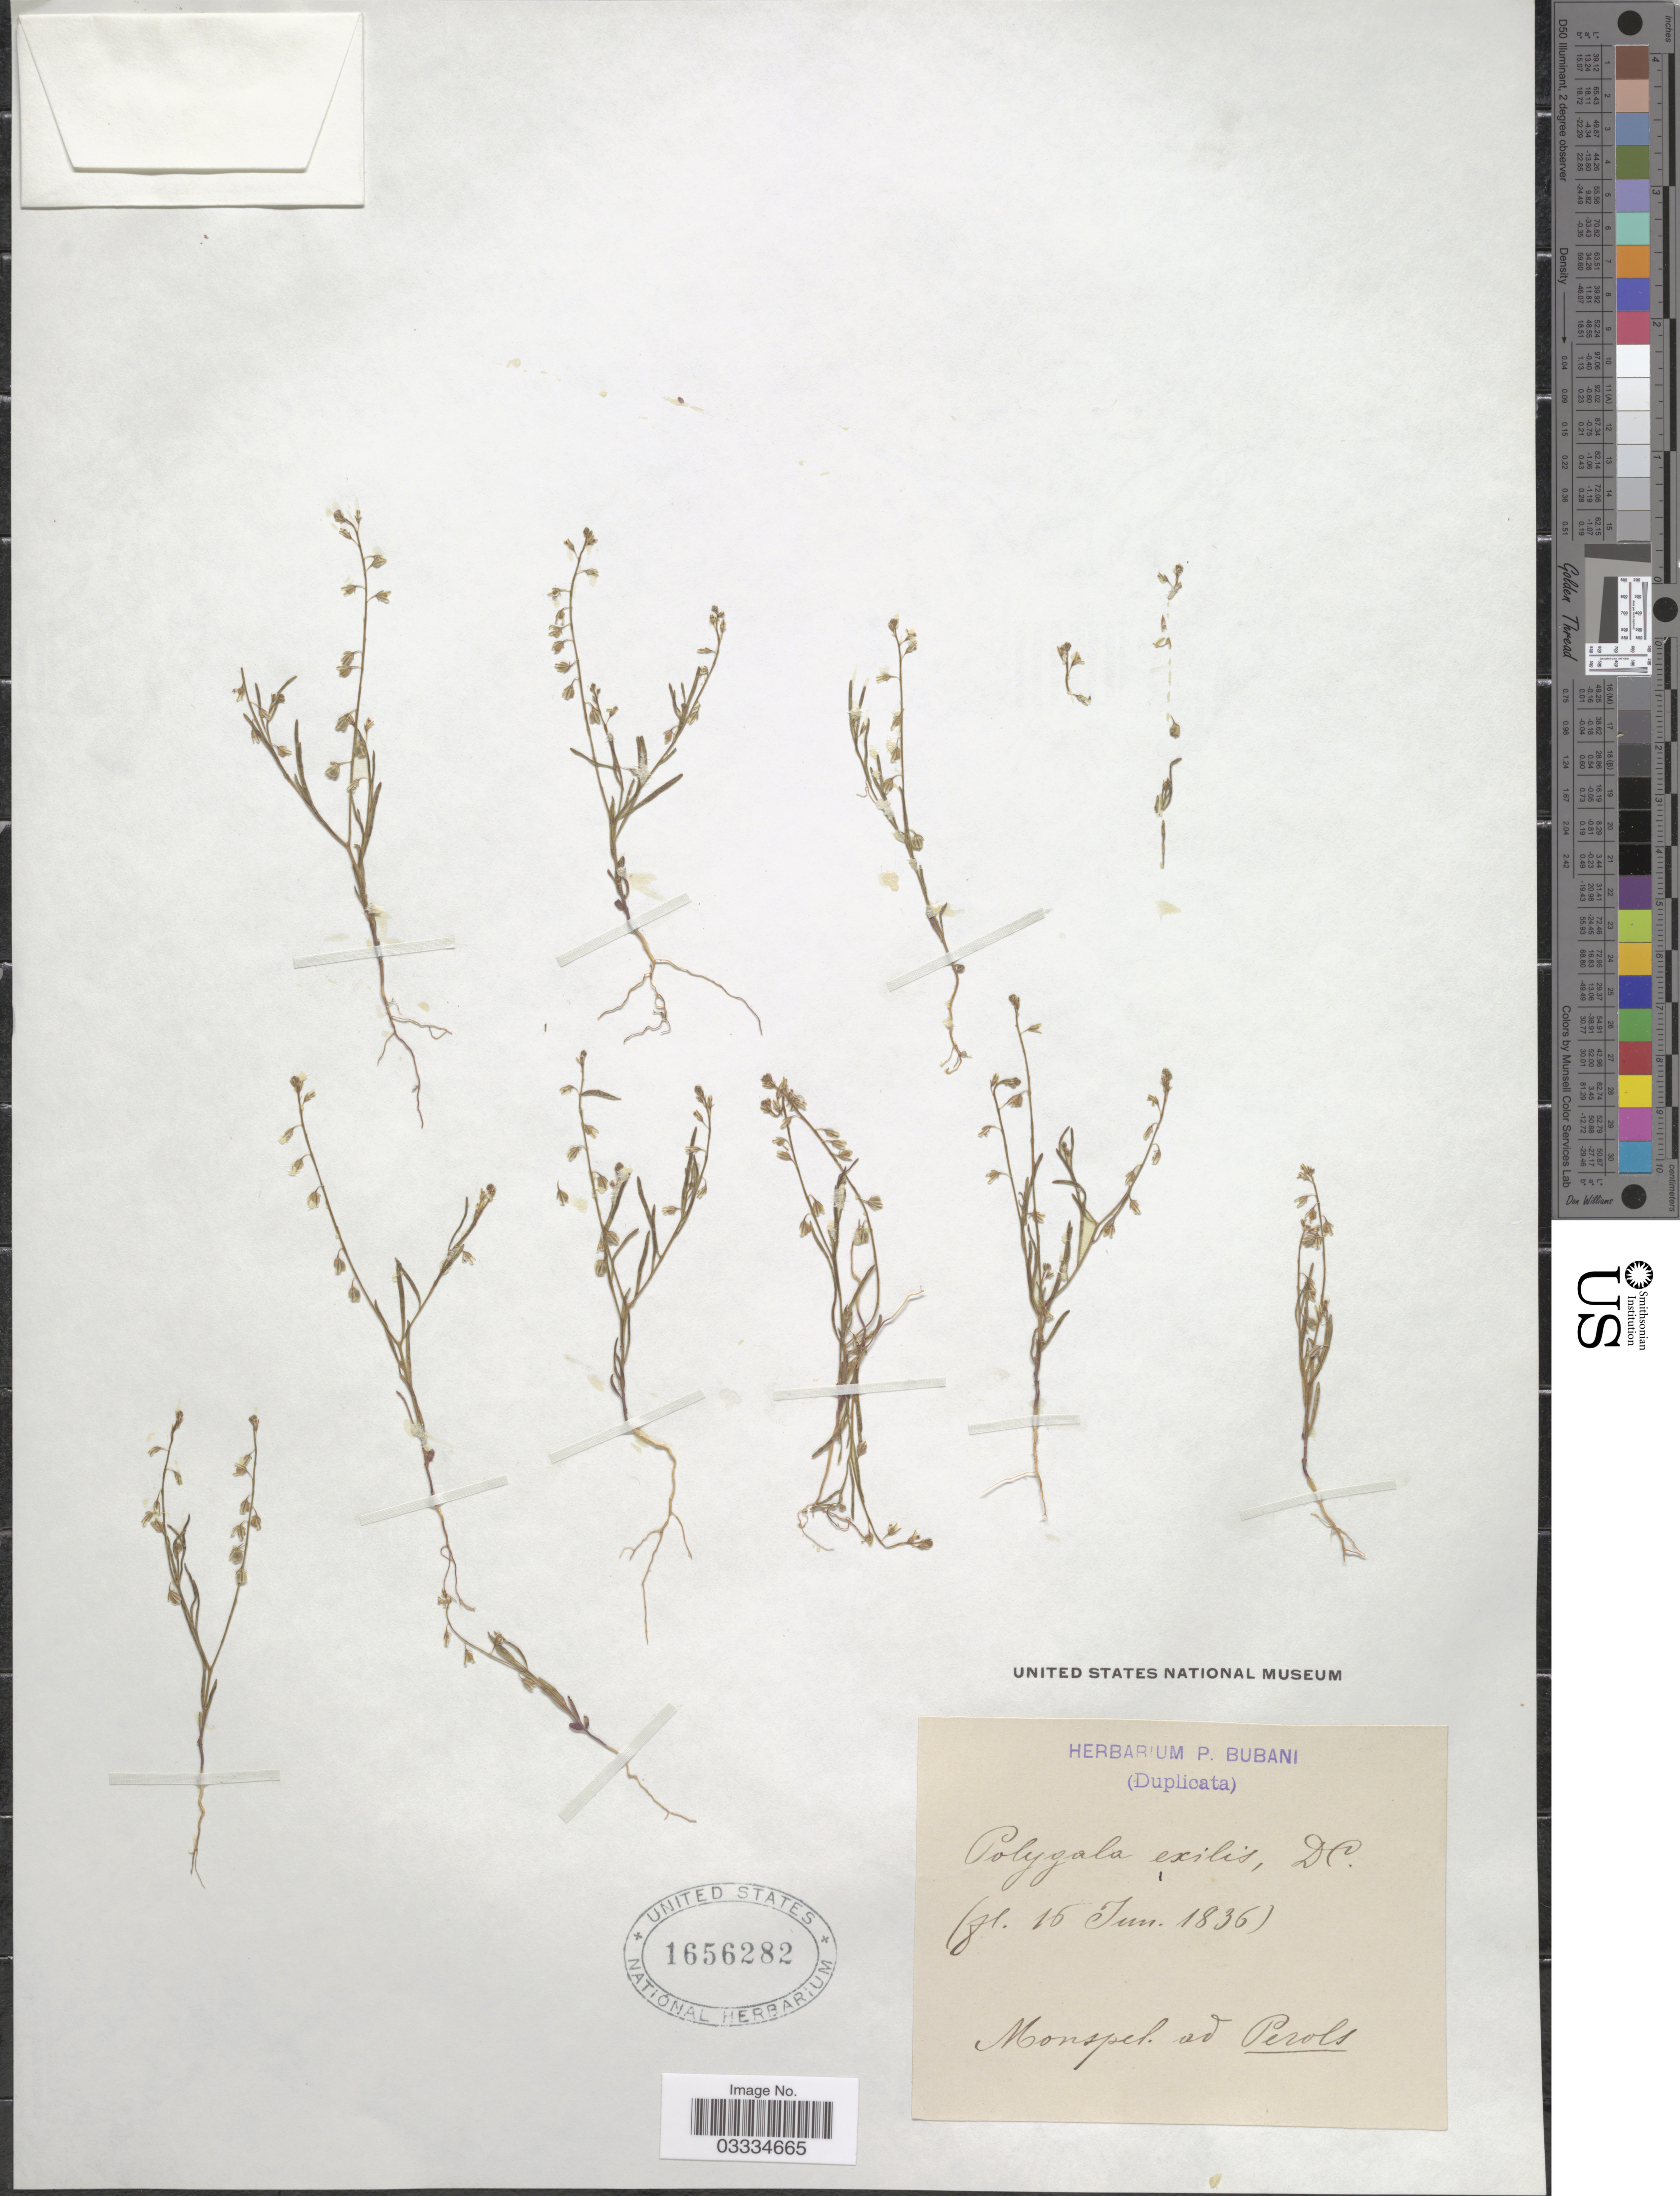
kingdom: Plantae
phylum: Tracheophyta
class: Magnoliopsida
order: Fabales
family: Polygalaceae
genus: Polygala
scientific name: Polygala exilis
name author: DC.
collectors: ex herb. P. Bubani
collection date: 1836-06-16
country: France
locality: Montpel. ad Perols.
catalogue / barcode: US 1656282